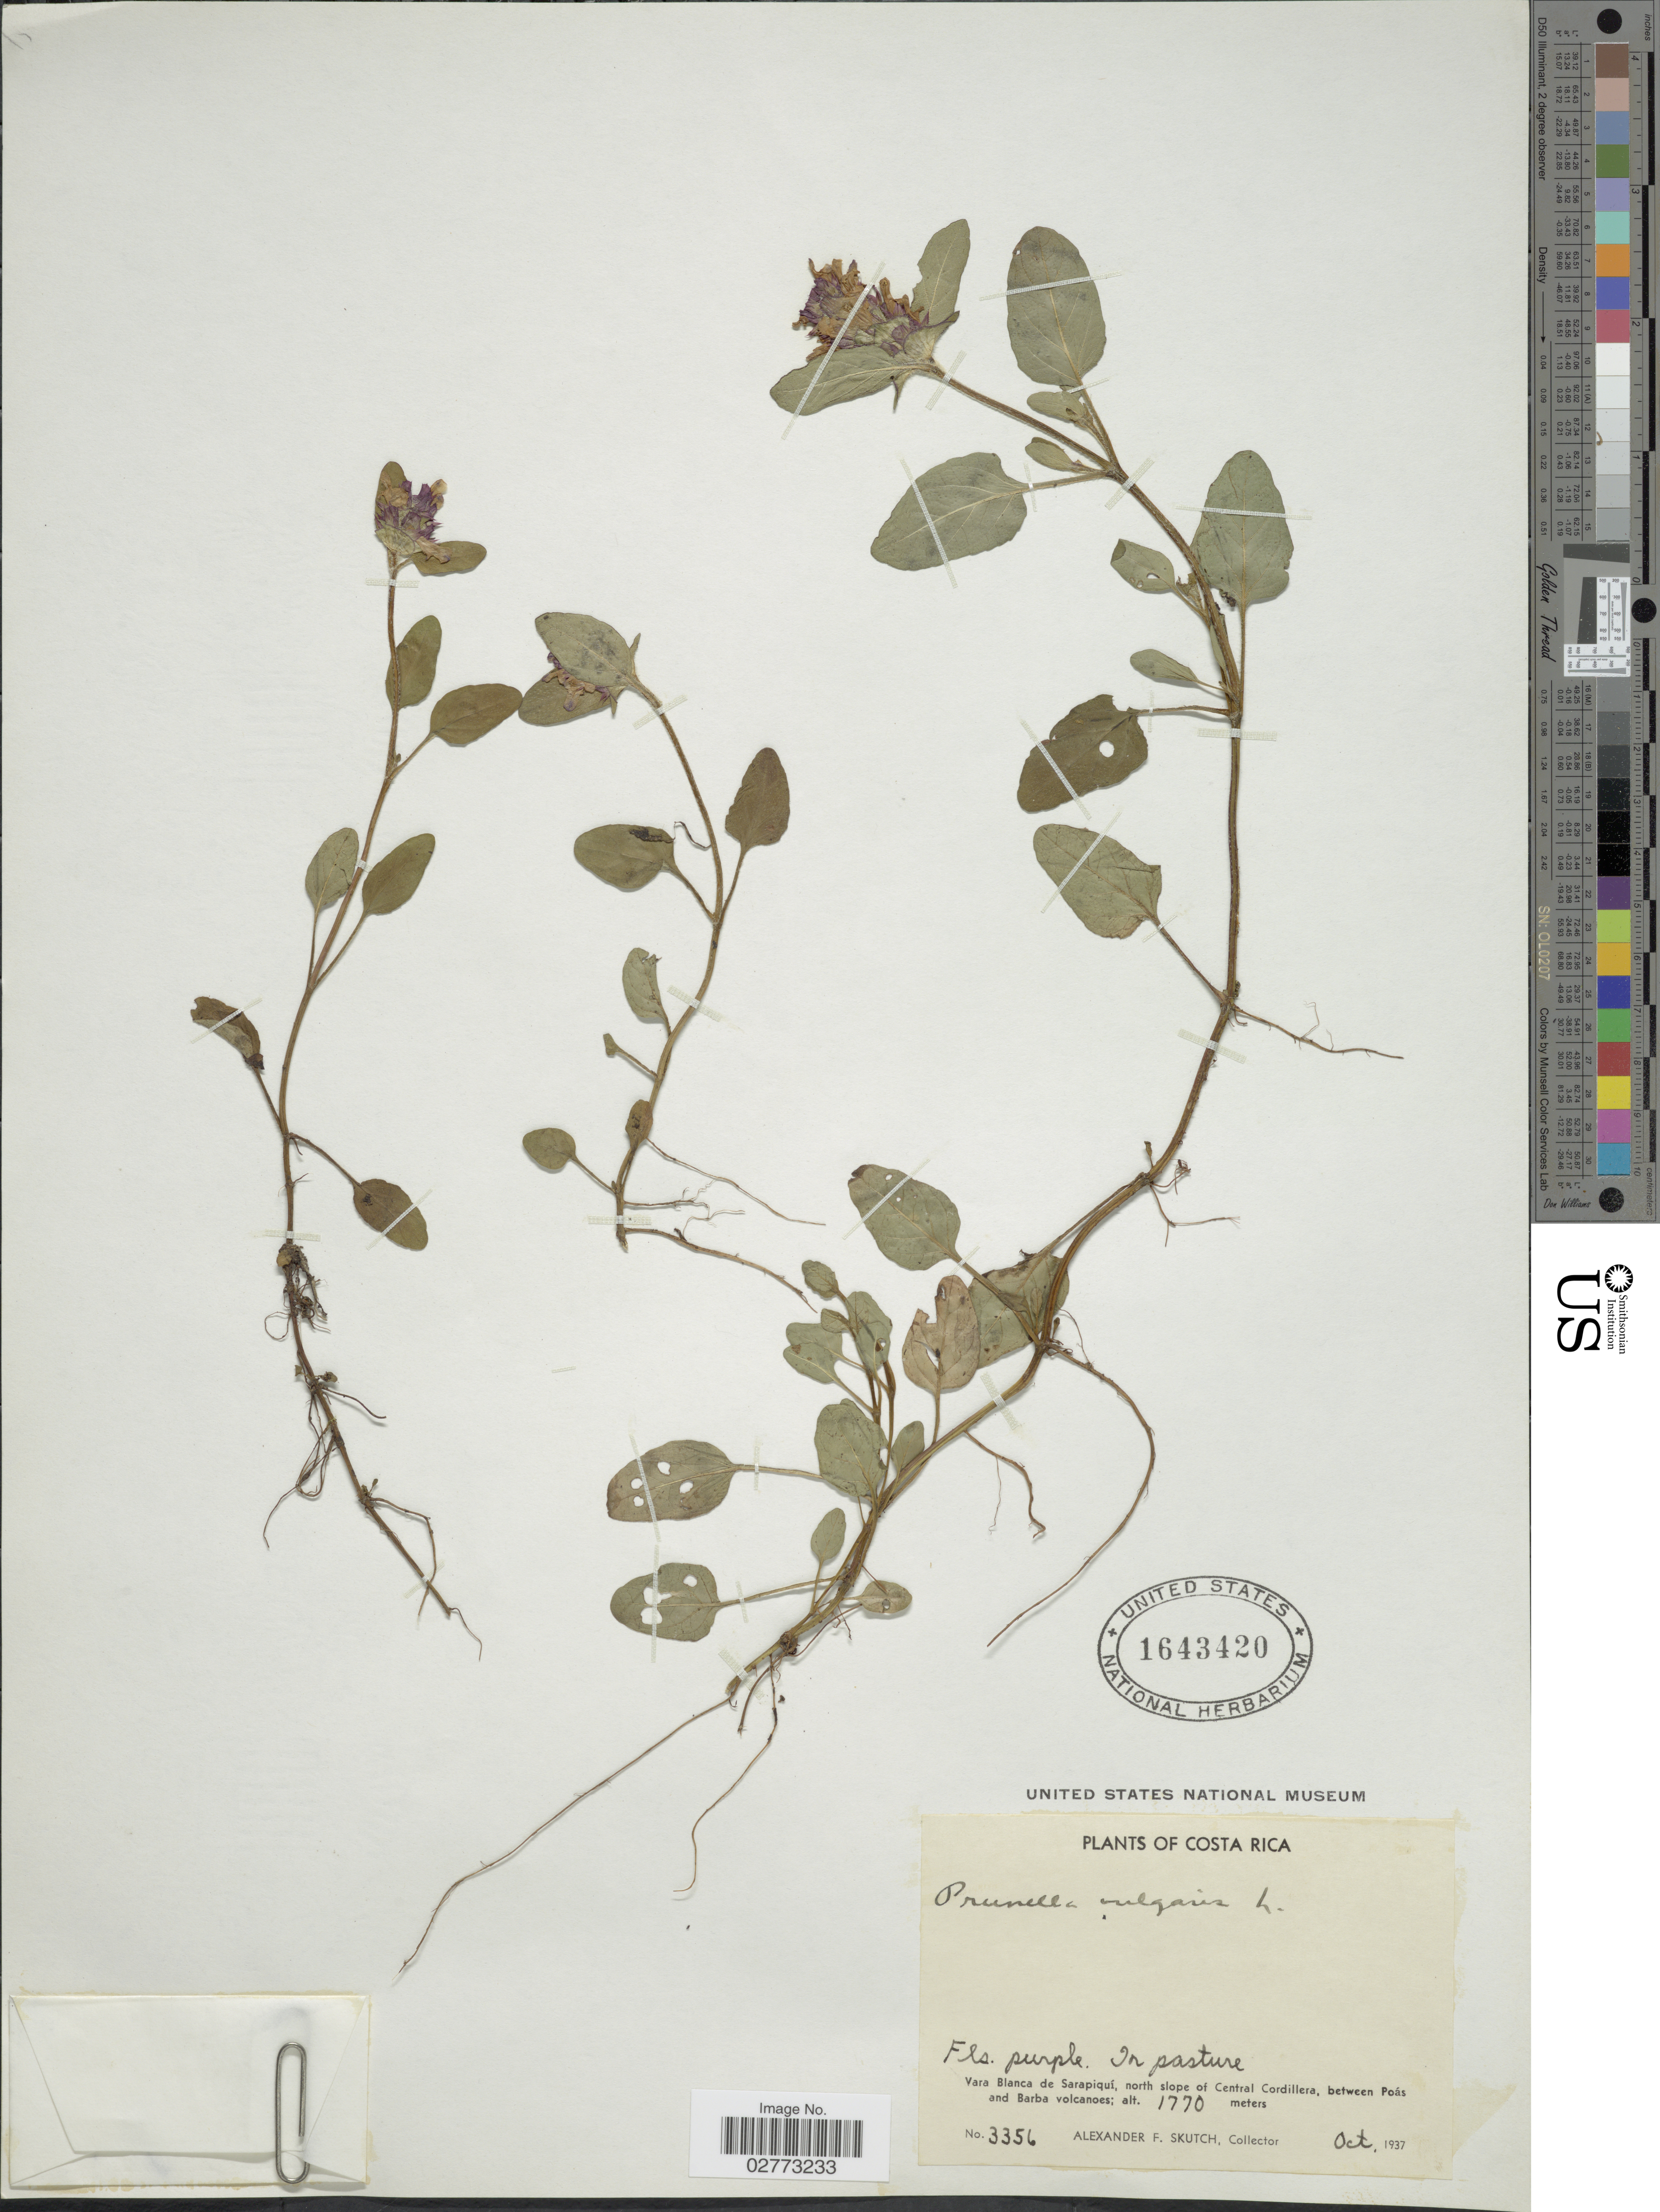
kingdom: Plantae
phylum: Tracheophyta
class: Magnoliopsida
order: Lamiales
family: Lamiaceae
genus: Prunella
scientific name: Prunella vulgaris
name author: L.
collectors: A. F. Skutch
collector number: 3356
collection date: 1937-10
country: Costa Rica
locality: Vara Blanca de Sarapiquí, north slope of Central Cordillera, between Poás and Barba volcanoes.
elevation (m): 1770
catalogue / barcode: US 1643420